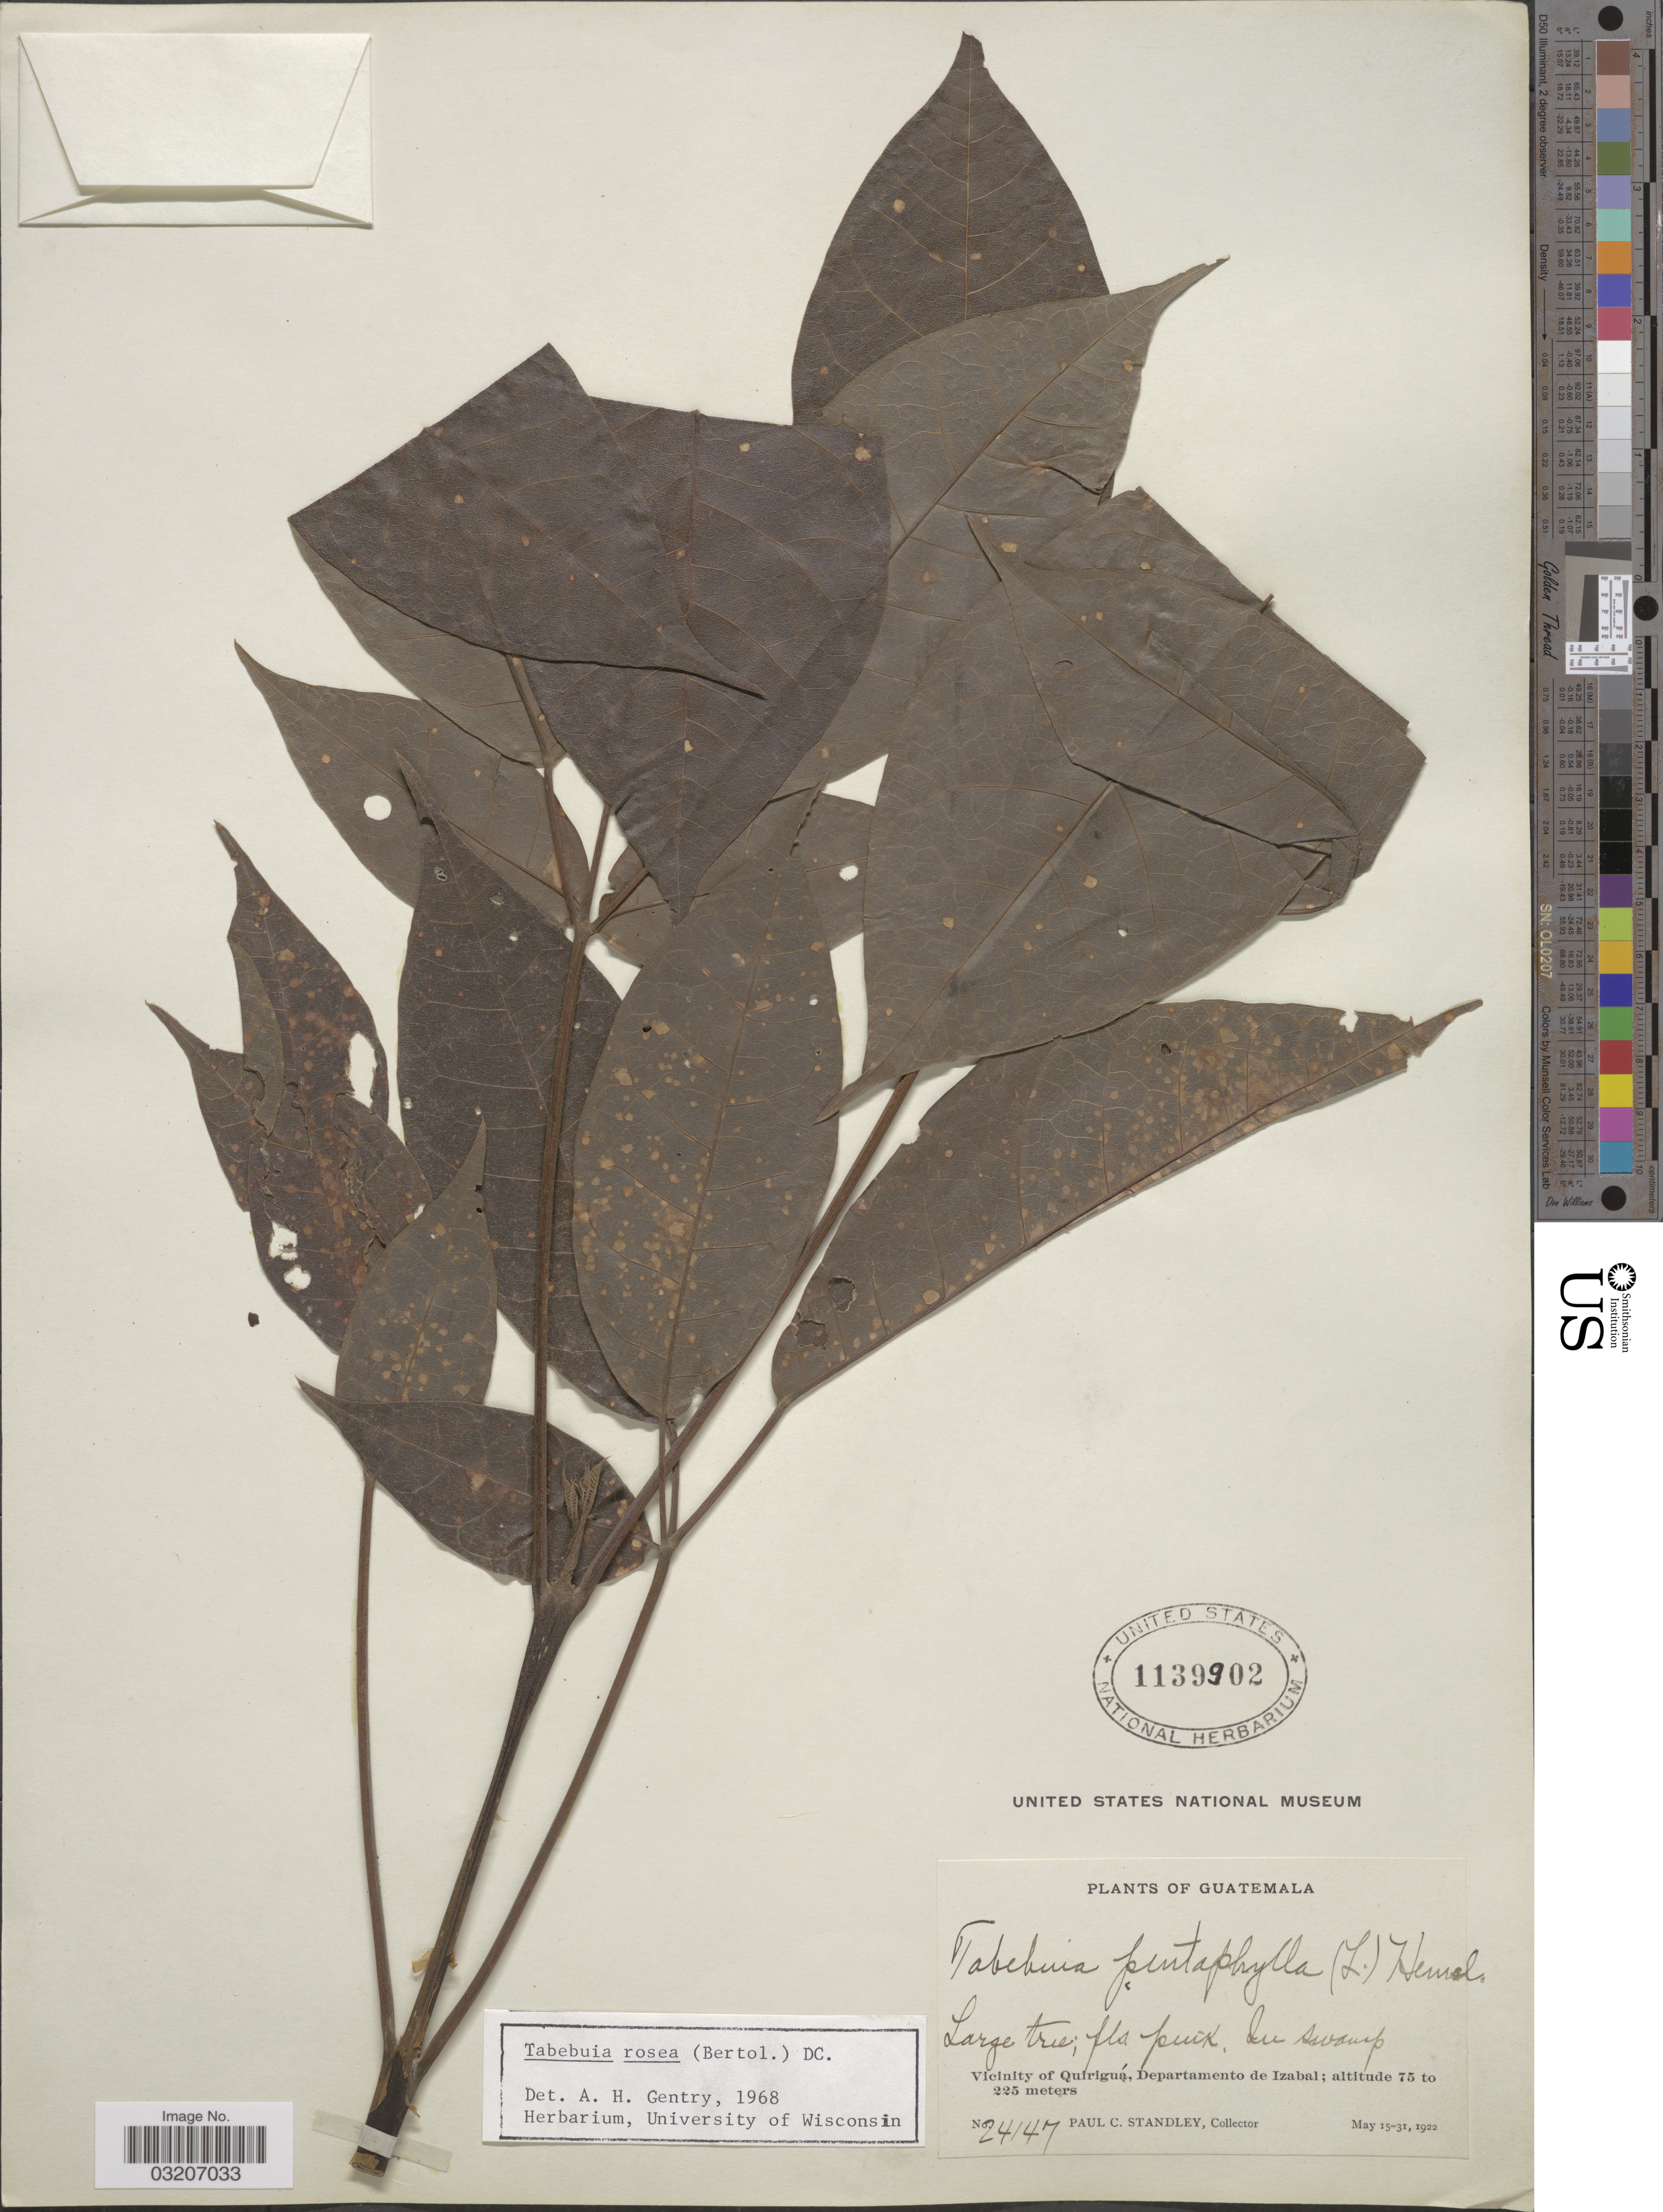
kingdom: Plantae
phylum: Tracheophyta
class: Magnoliopsida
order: Lamiales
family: Bignoniaceae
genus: Tabebuia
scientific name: Tabebuia rosea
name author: (Bertol.) DC.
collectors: P. C. Standley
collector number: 24147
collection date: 1922-05-15/1922-05-31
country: Guatemala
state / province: Izabal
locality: Vicinity of Quiriguá, Departamento de Izabal.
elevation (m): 75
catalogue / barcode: US 1139902